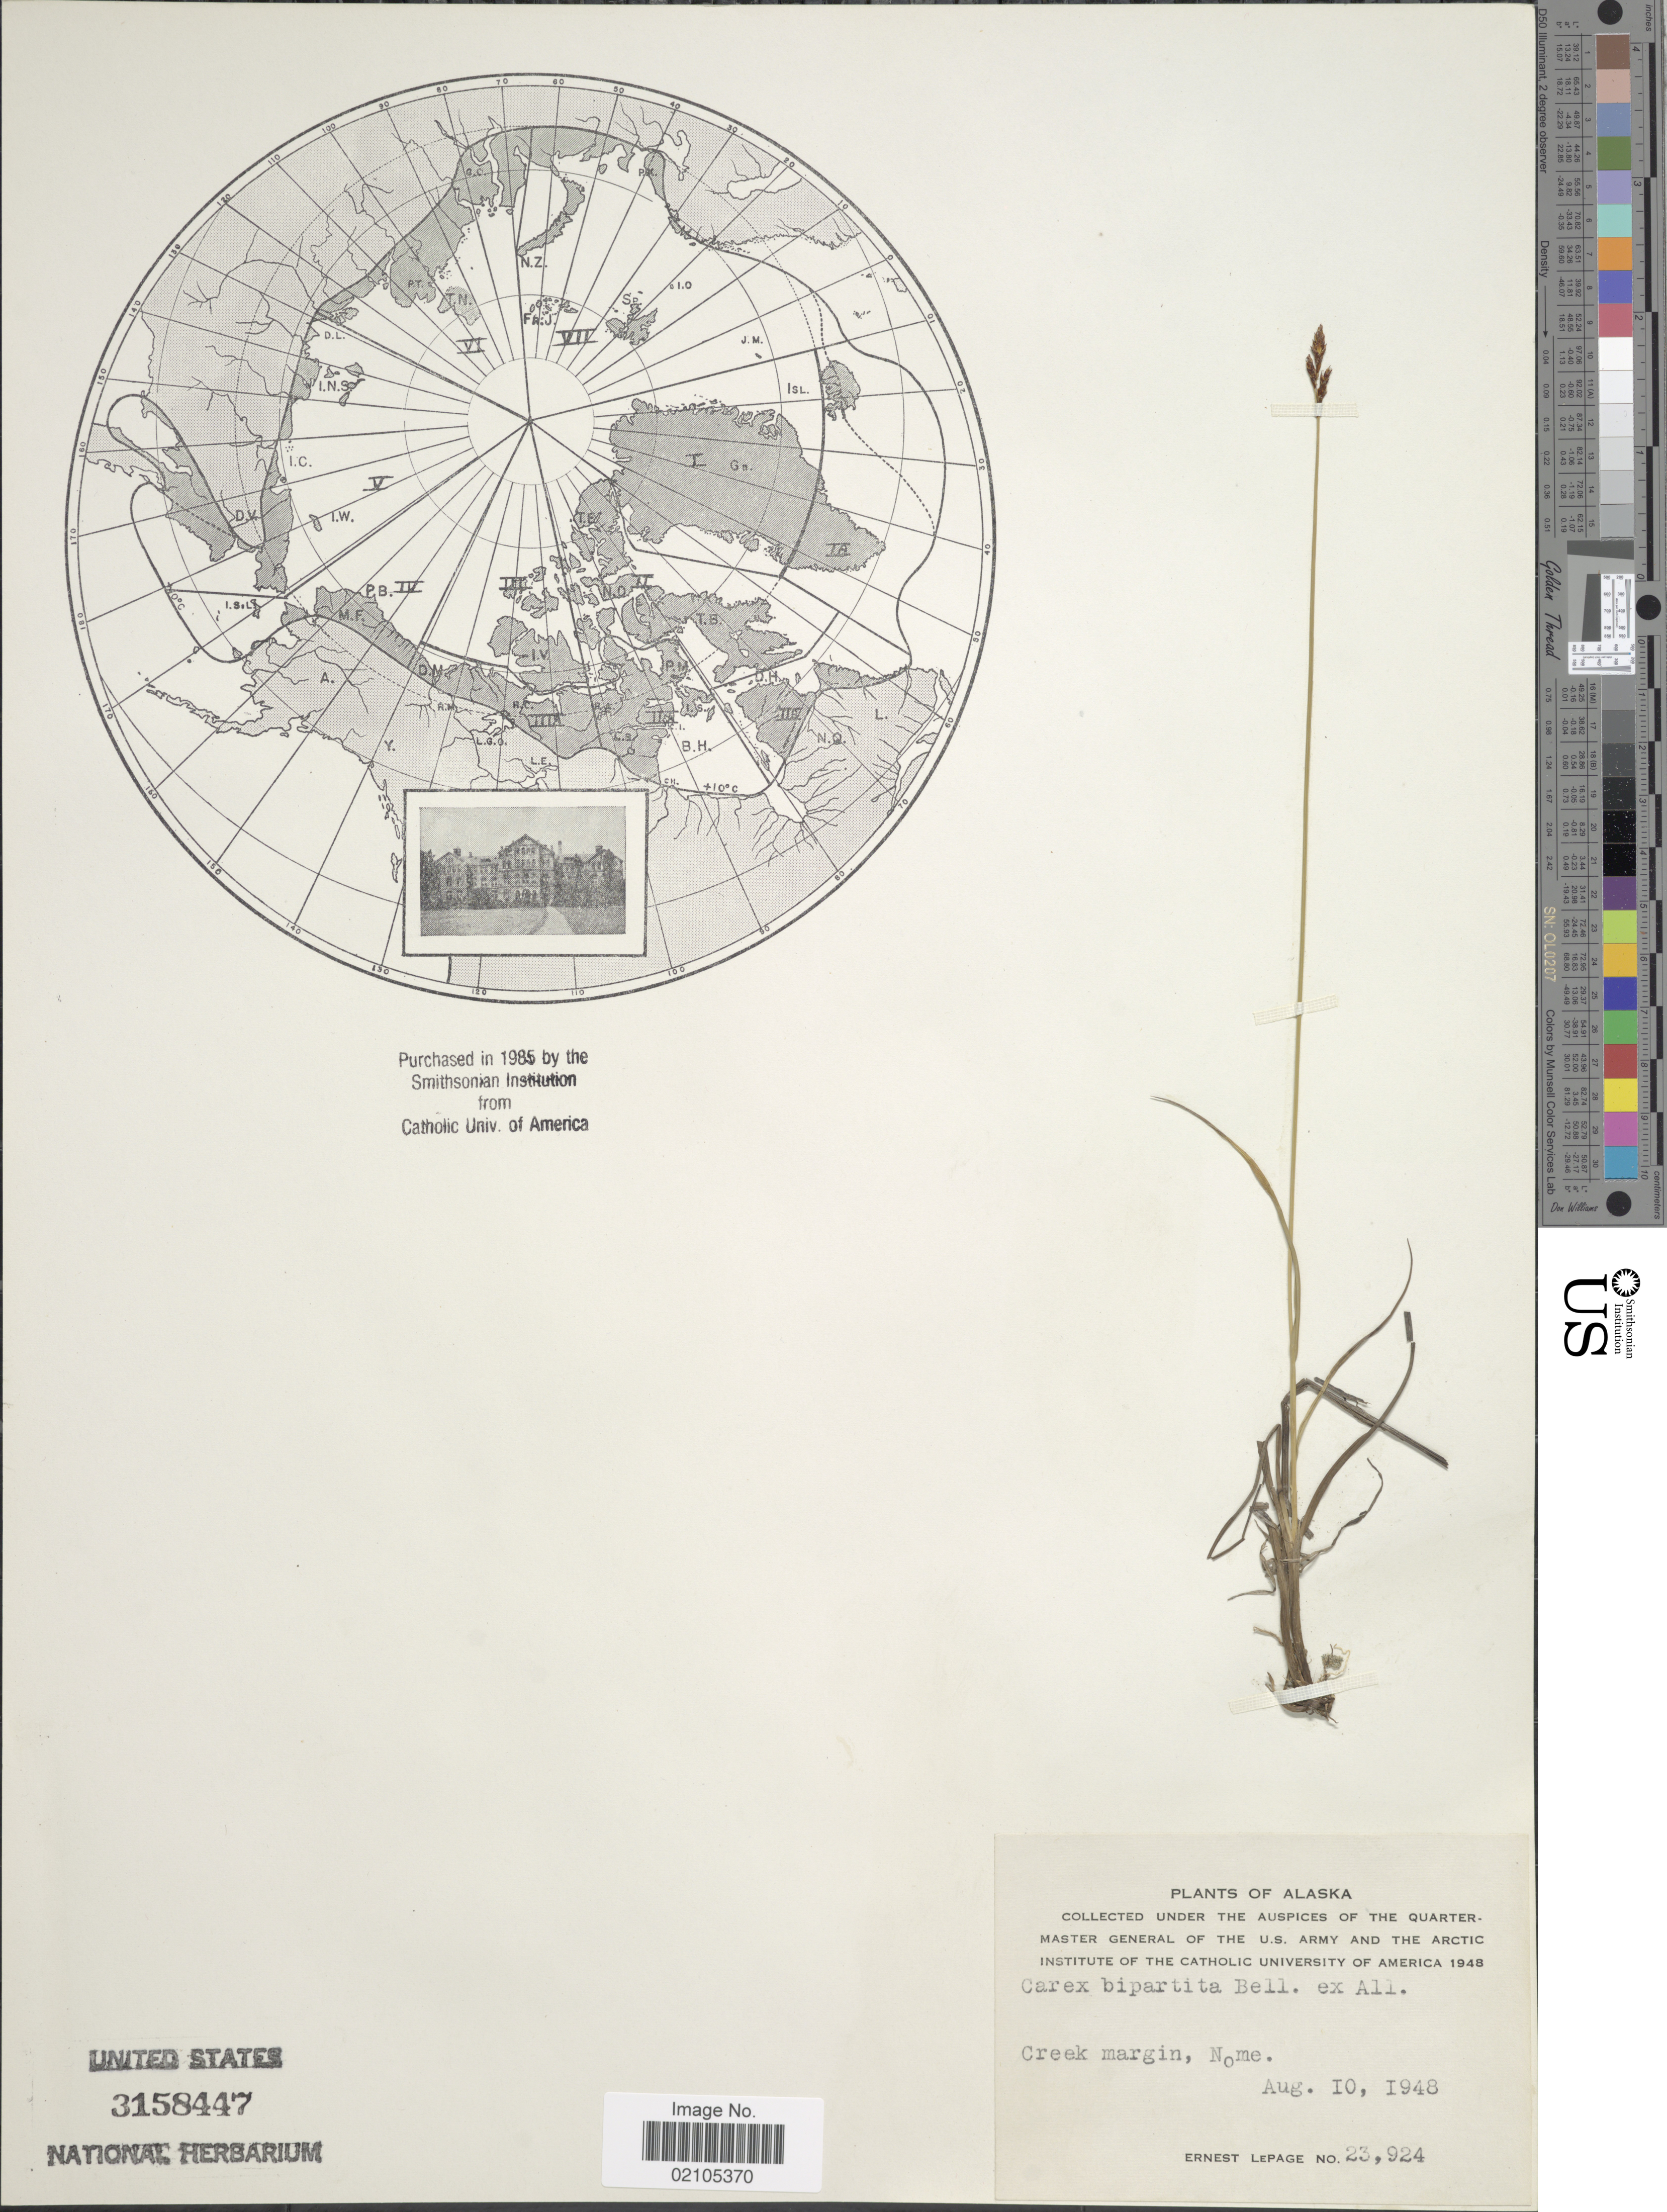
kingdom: Plantae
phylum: Tracheophyta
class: Liliopsida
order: Poales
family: Cyperaceae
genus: Carex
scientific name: Carex lachenalii subsp. lachenalii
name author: Schkuhr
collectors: E. Lepage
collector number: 23924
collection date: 1948-08-10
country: United States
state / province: Alaska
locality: Creek margin, Nome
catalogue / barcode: US 3158447